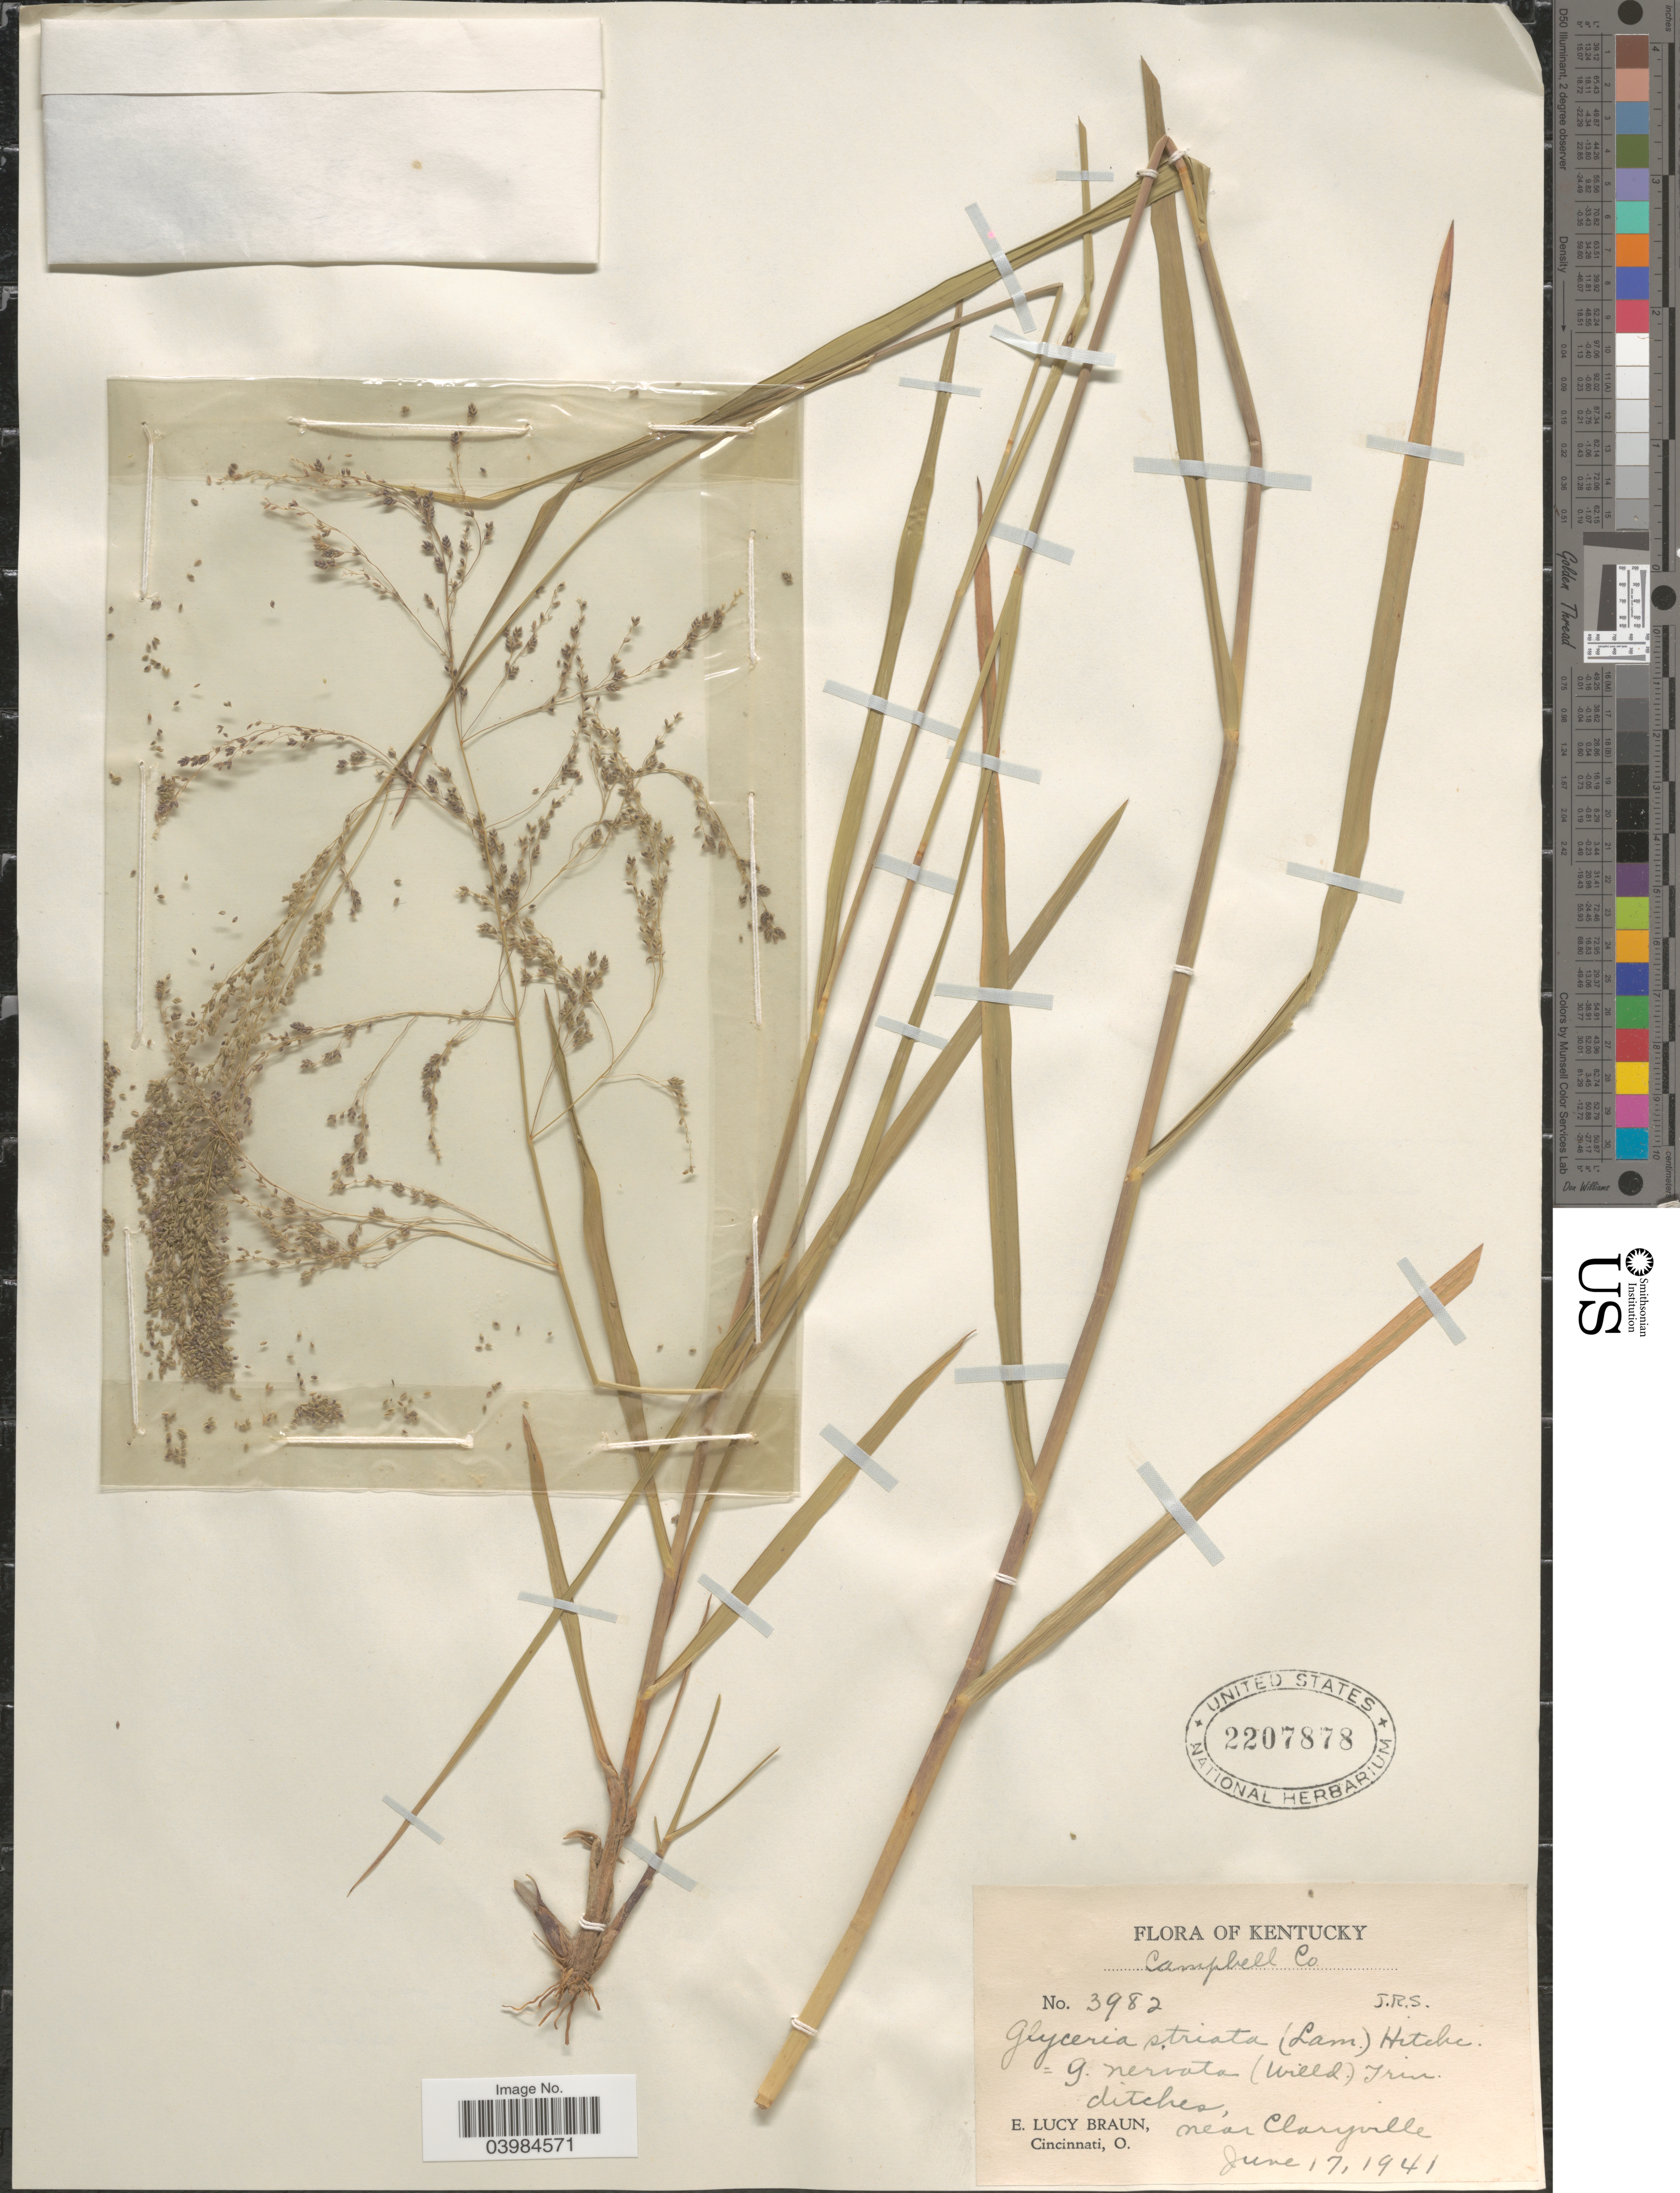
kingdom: Plantae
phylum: Tracheophyta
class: Liliopsida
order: Poales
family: Poaceae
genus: Glyceria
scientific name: Glyceria striata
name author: (Lam.) Hitchc.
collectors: E. L. Braun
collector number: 3982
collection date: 1941-06-17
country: United States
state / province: Kentucky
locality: Campbell Co. near Claryville.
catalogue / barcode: US 2207878